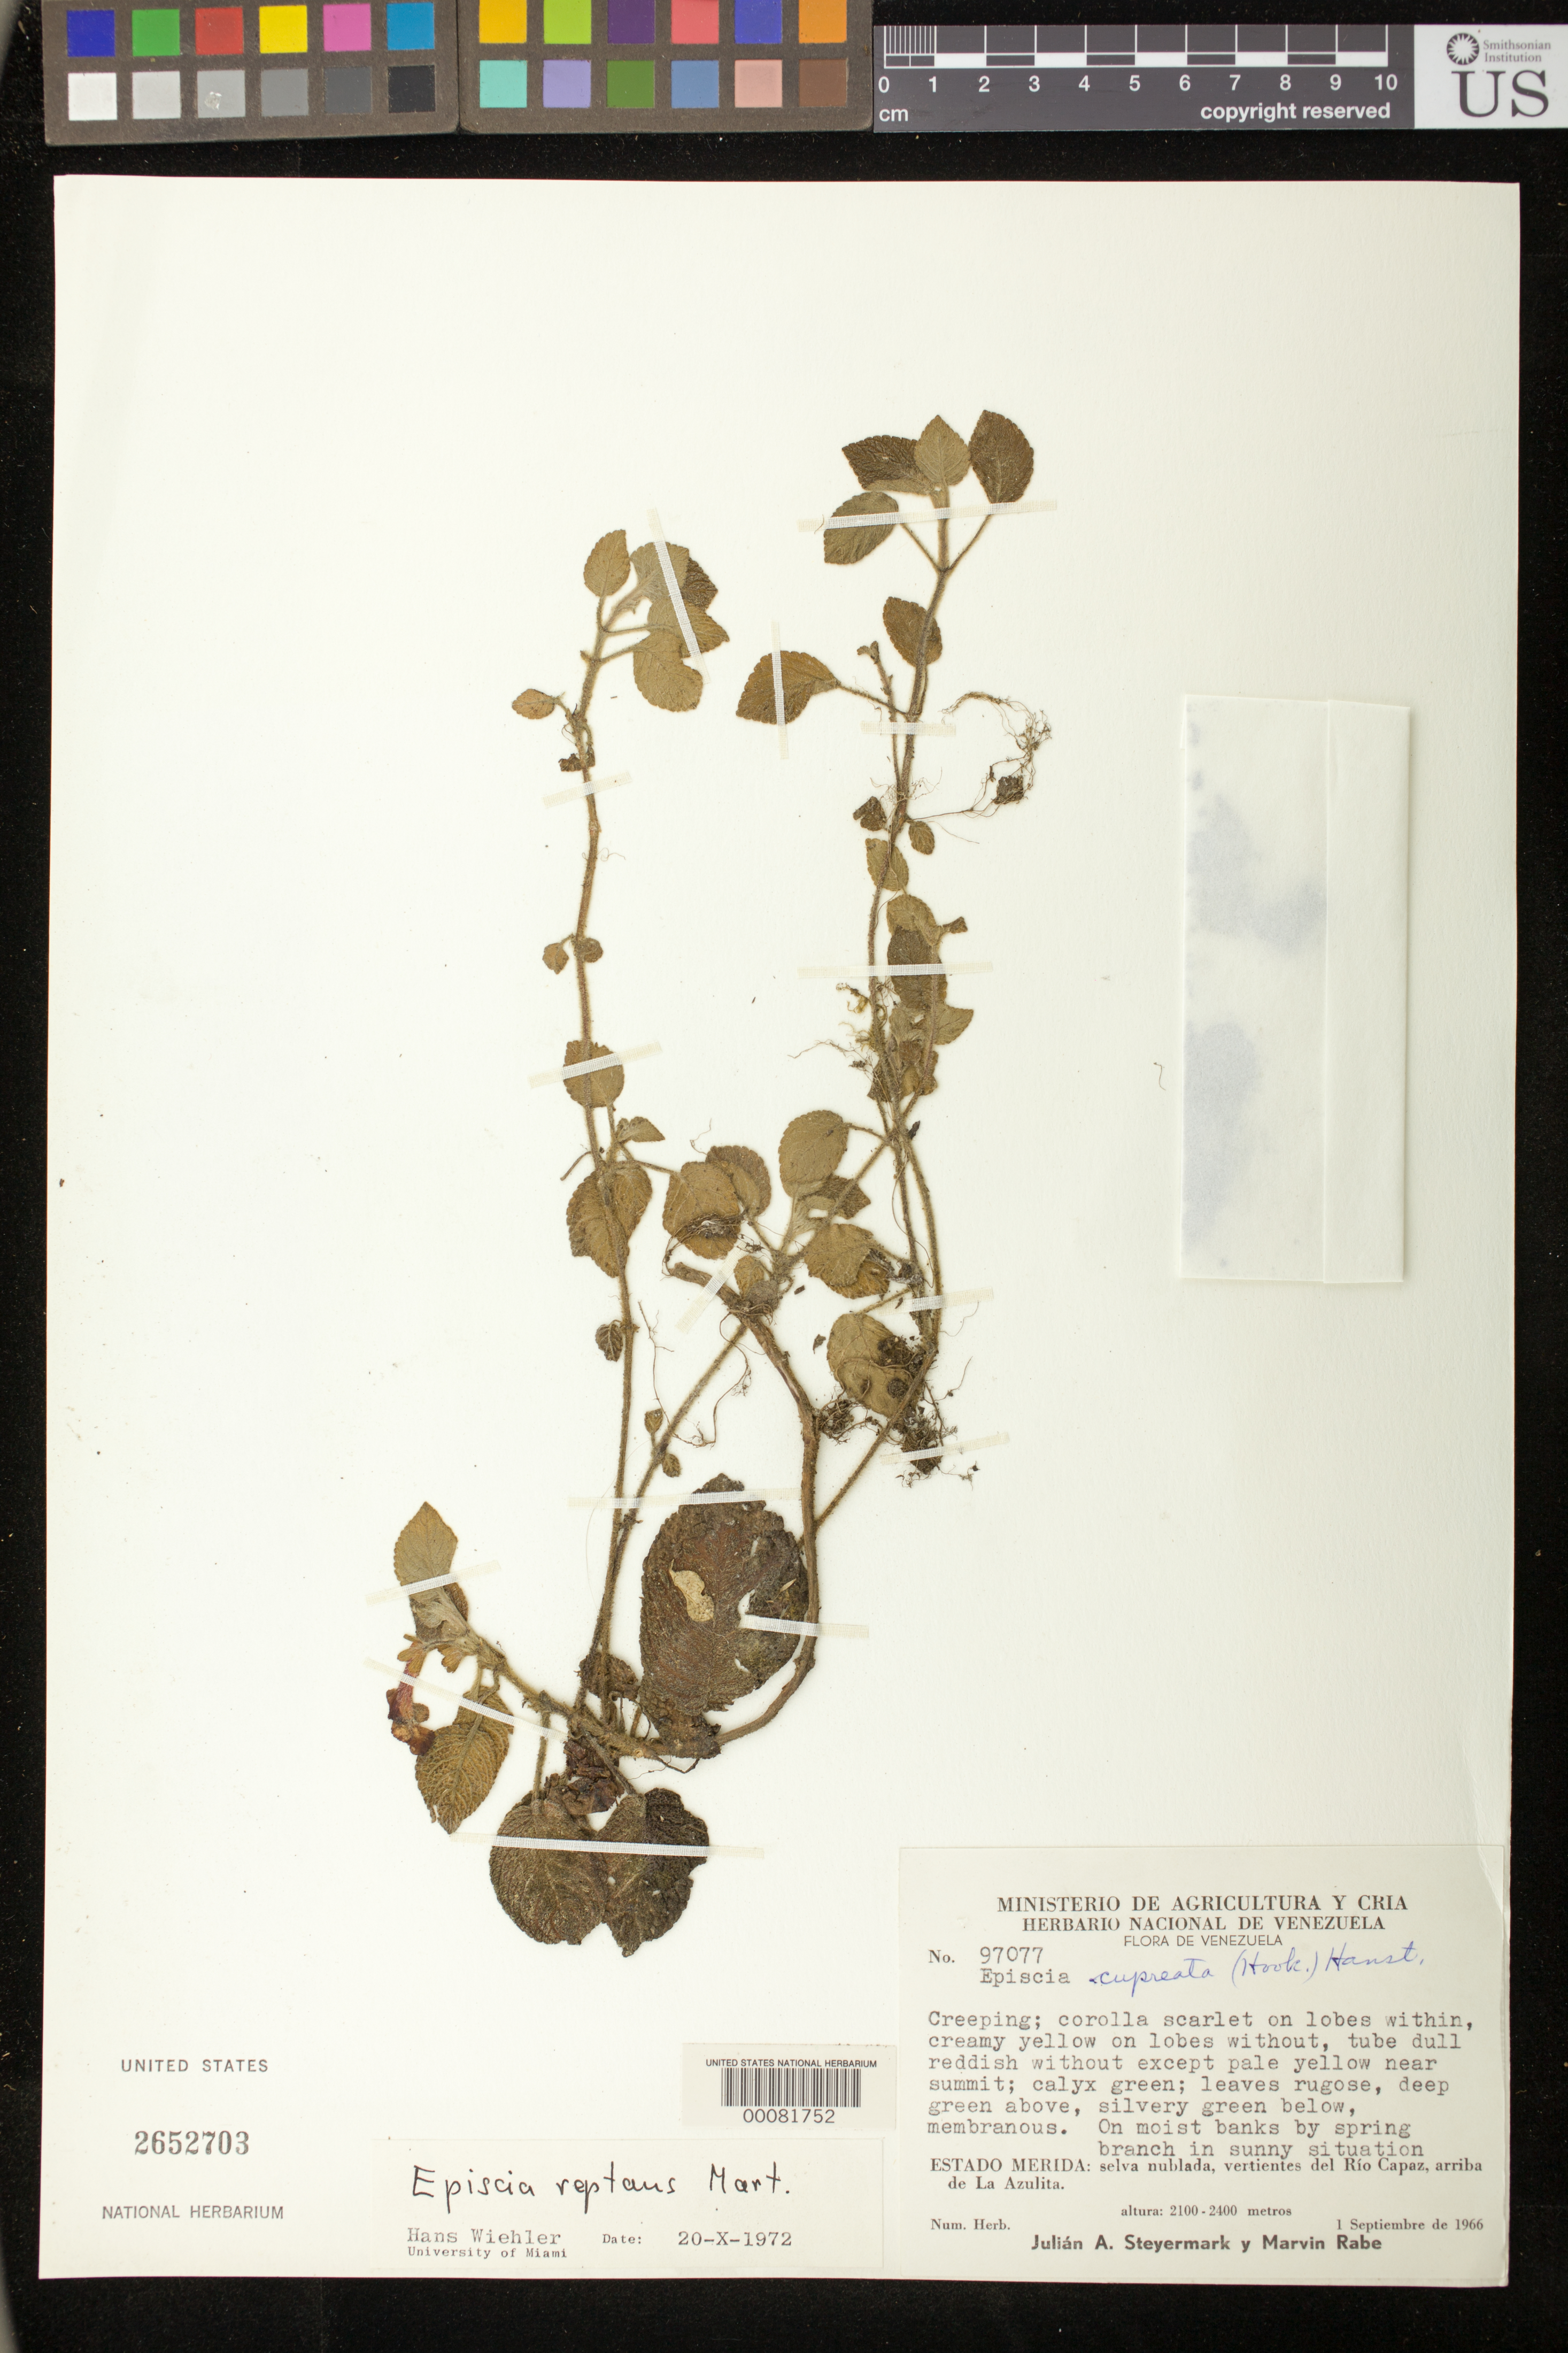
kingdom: Plantae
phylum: Tracheophyta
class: Magnoliopsida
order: Lamiales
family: Gesneriaceae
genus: Episcia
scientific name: Episcia reptans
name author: Mart.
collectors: J. Steyermark & M. Rabe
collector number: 97077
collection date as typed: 01 Sep 1966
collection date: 1966-09-01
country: Venezuela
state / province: Mérida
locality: Rio Capaz, above La Azulita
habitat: Rain forest, on slopes [of river]; on moist banks by spring branch in sunny situation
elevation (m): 2100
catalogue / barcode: US 2652703